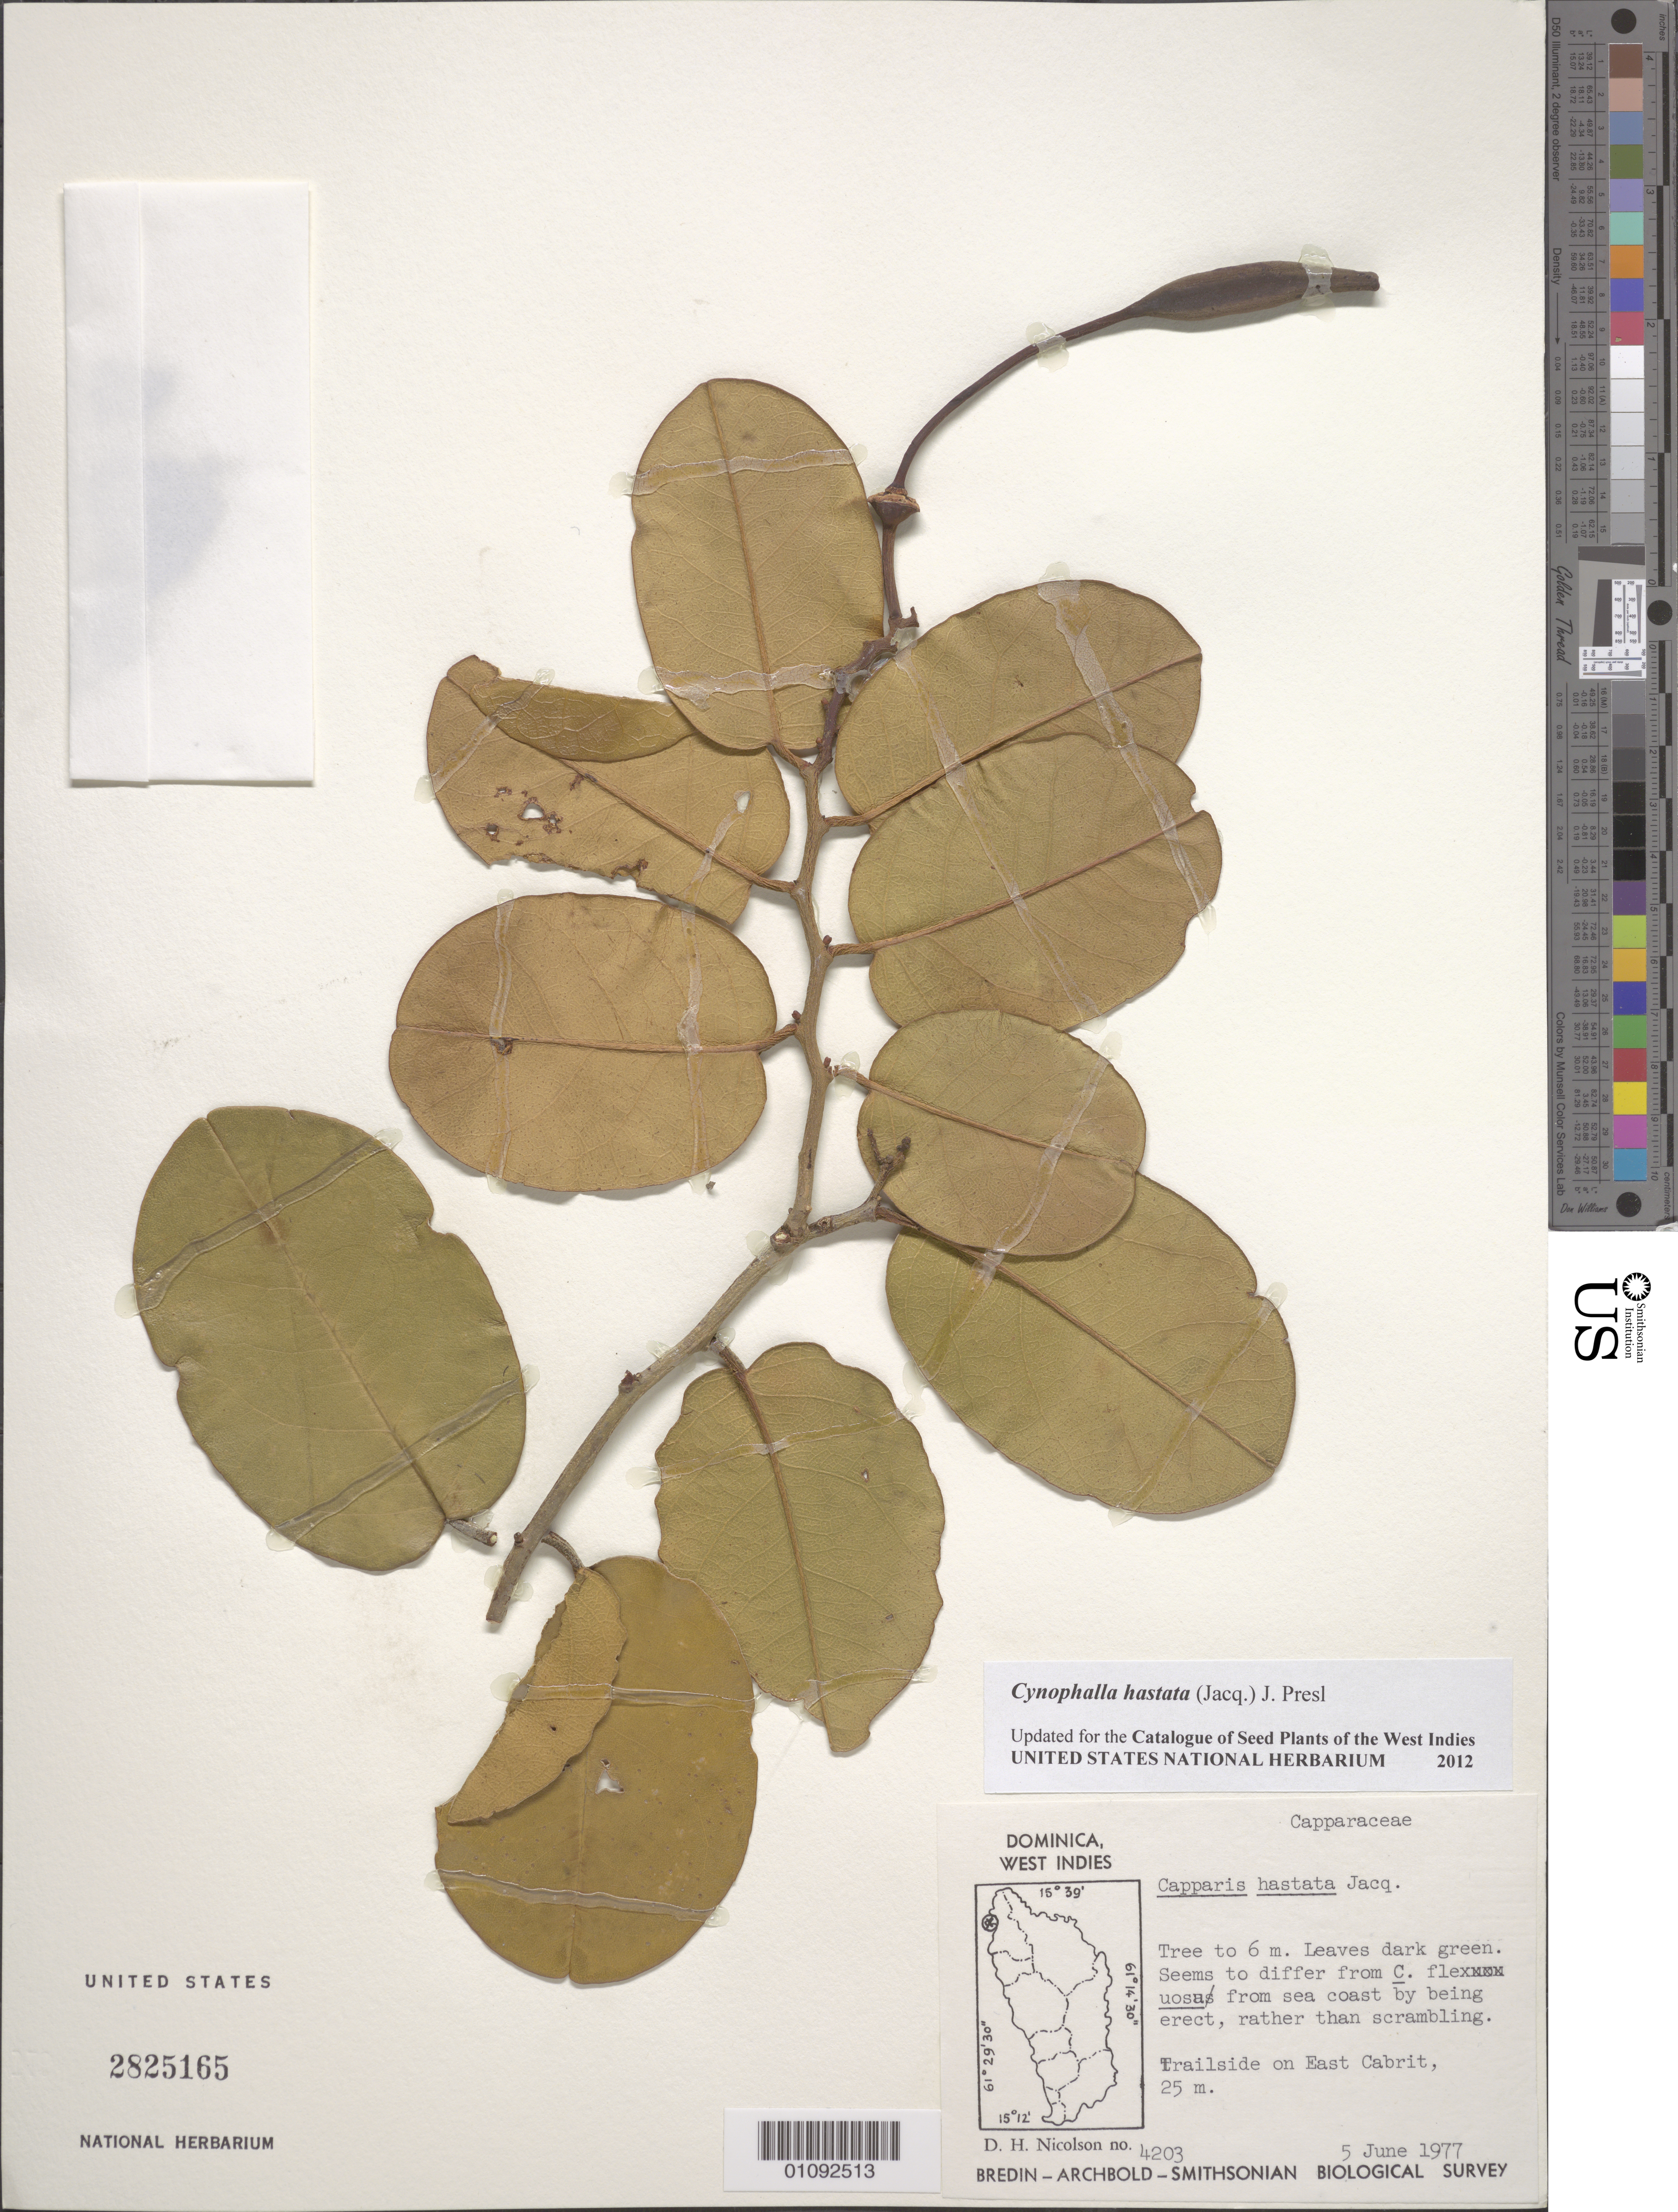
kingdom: Plantae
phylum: Tracheophyta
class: Magnoliopsida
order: Brassicales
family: Capparaceae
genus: Cynophalla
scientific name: Cynophalla hastata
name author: (Jacq.) J. Presl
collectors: D. H. Nicolson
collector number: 4203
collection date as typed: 05 Jun 1977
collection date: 1977-06-05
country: Dominica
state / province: St. John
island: Dominica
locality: Trailside on E Cabrit.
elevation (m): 25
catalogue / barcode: US 2825165